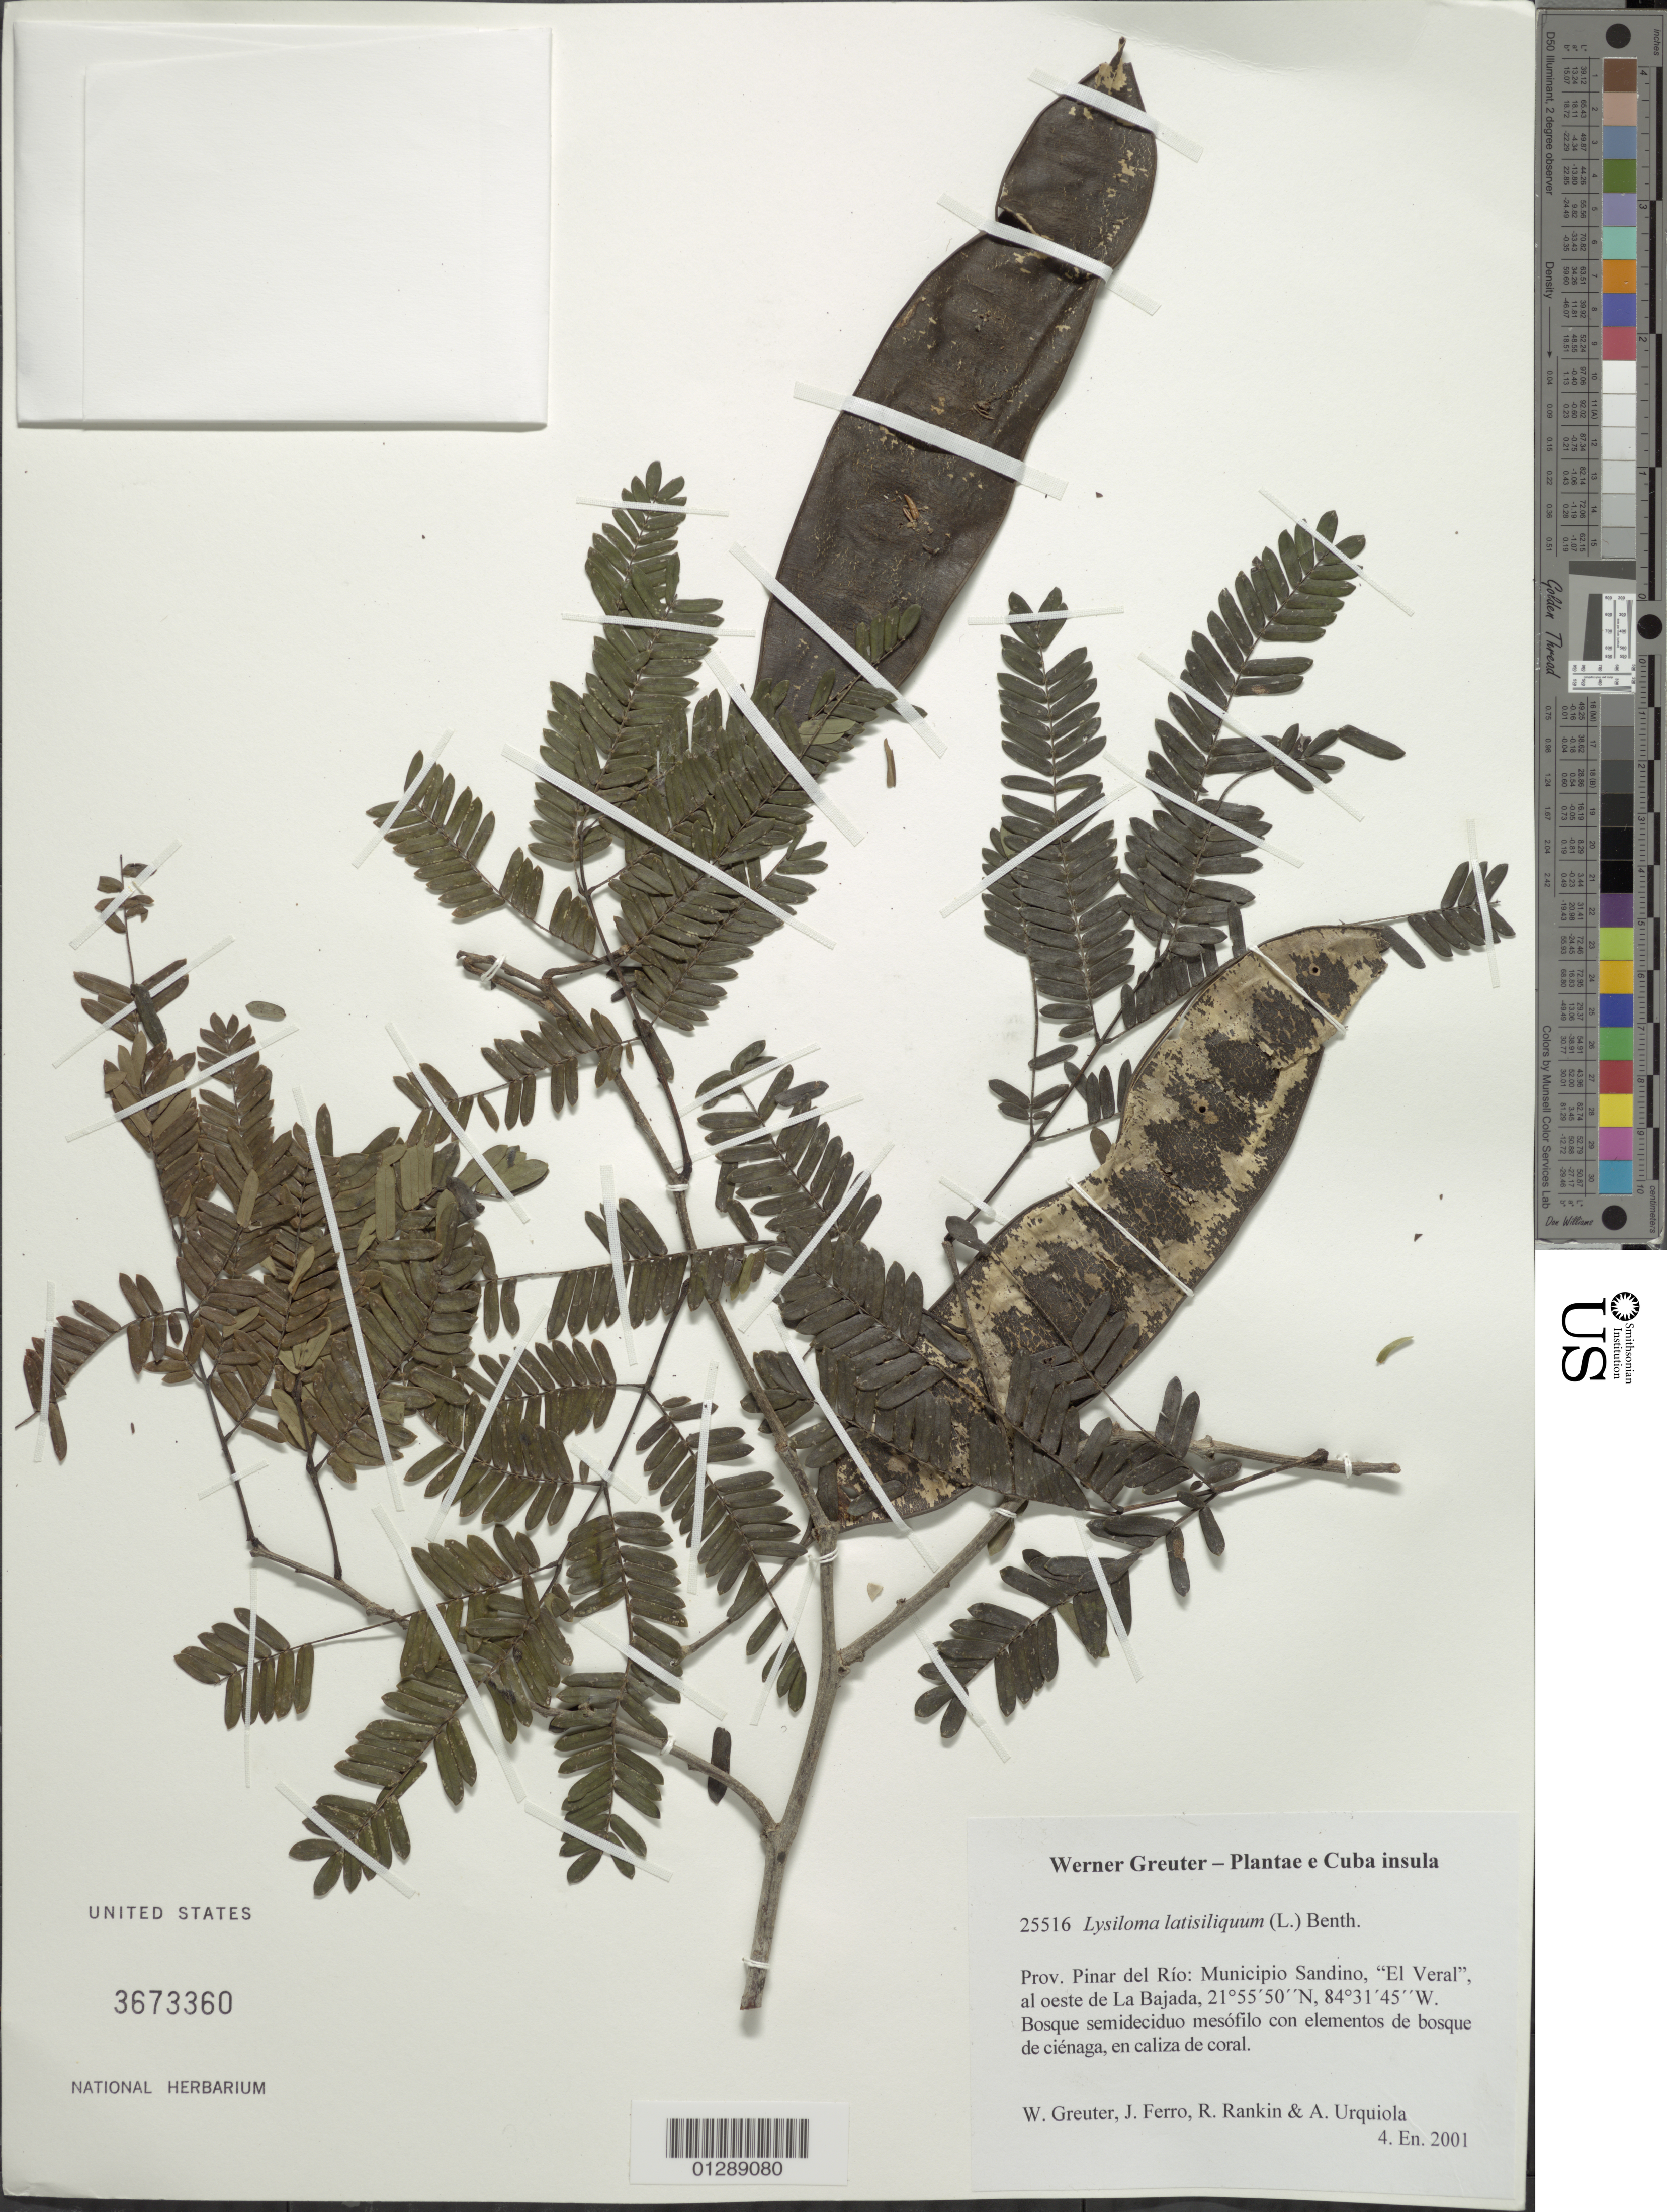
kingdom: Plantae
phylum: Tracheophyta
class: Magnoliopsida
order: Fabales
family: Fabaceae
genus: Lysiloma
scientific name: Lysiloma latisiliquum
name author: (L.) Benth.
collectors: W. R. Greuter, J. Ferro, R. Rankin Rodriguez & A. Urquiola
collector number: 25516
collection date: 2001-01-04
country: Cuba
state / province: Pinar del Rio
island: Cuba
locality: Municipio Sandino, "El Veral" al oeste de La Bajada.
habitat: Bosque semideciduo mesófilo con elementos de bosque de ciénaga, en caliza de coral.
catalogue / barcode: US 3673360